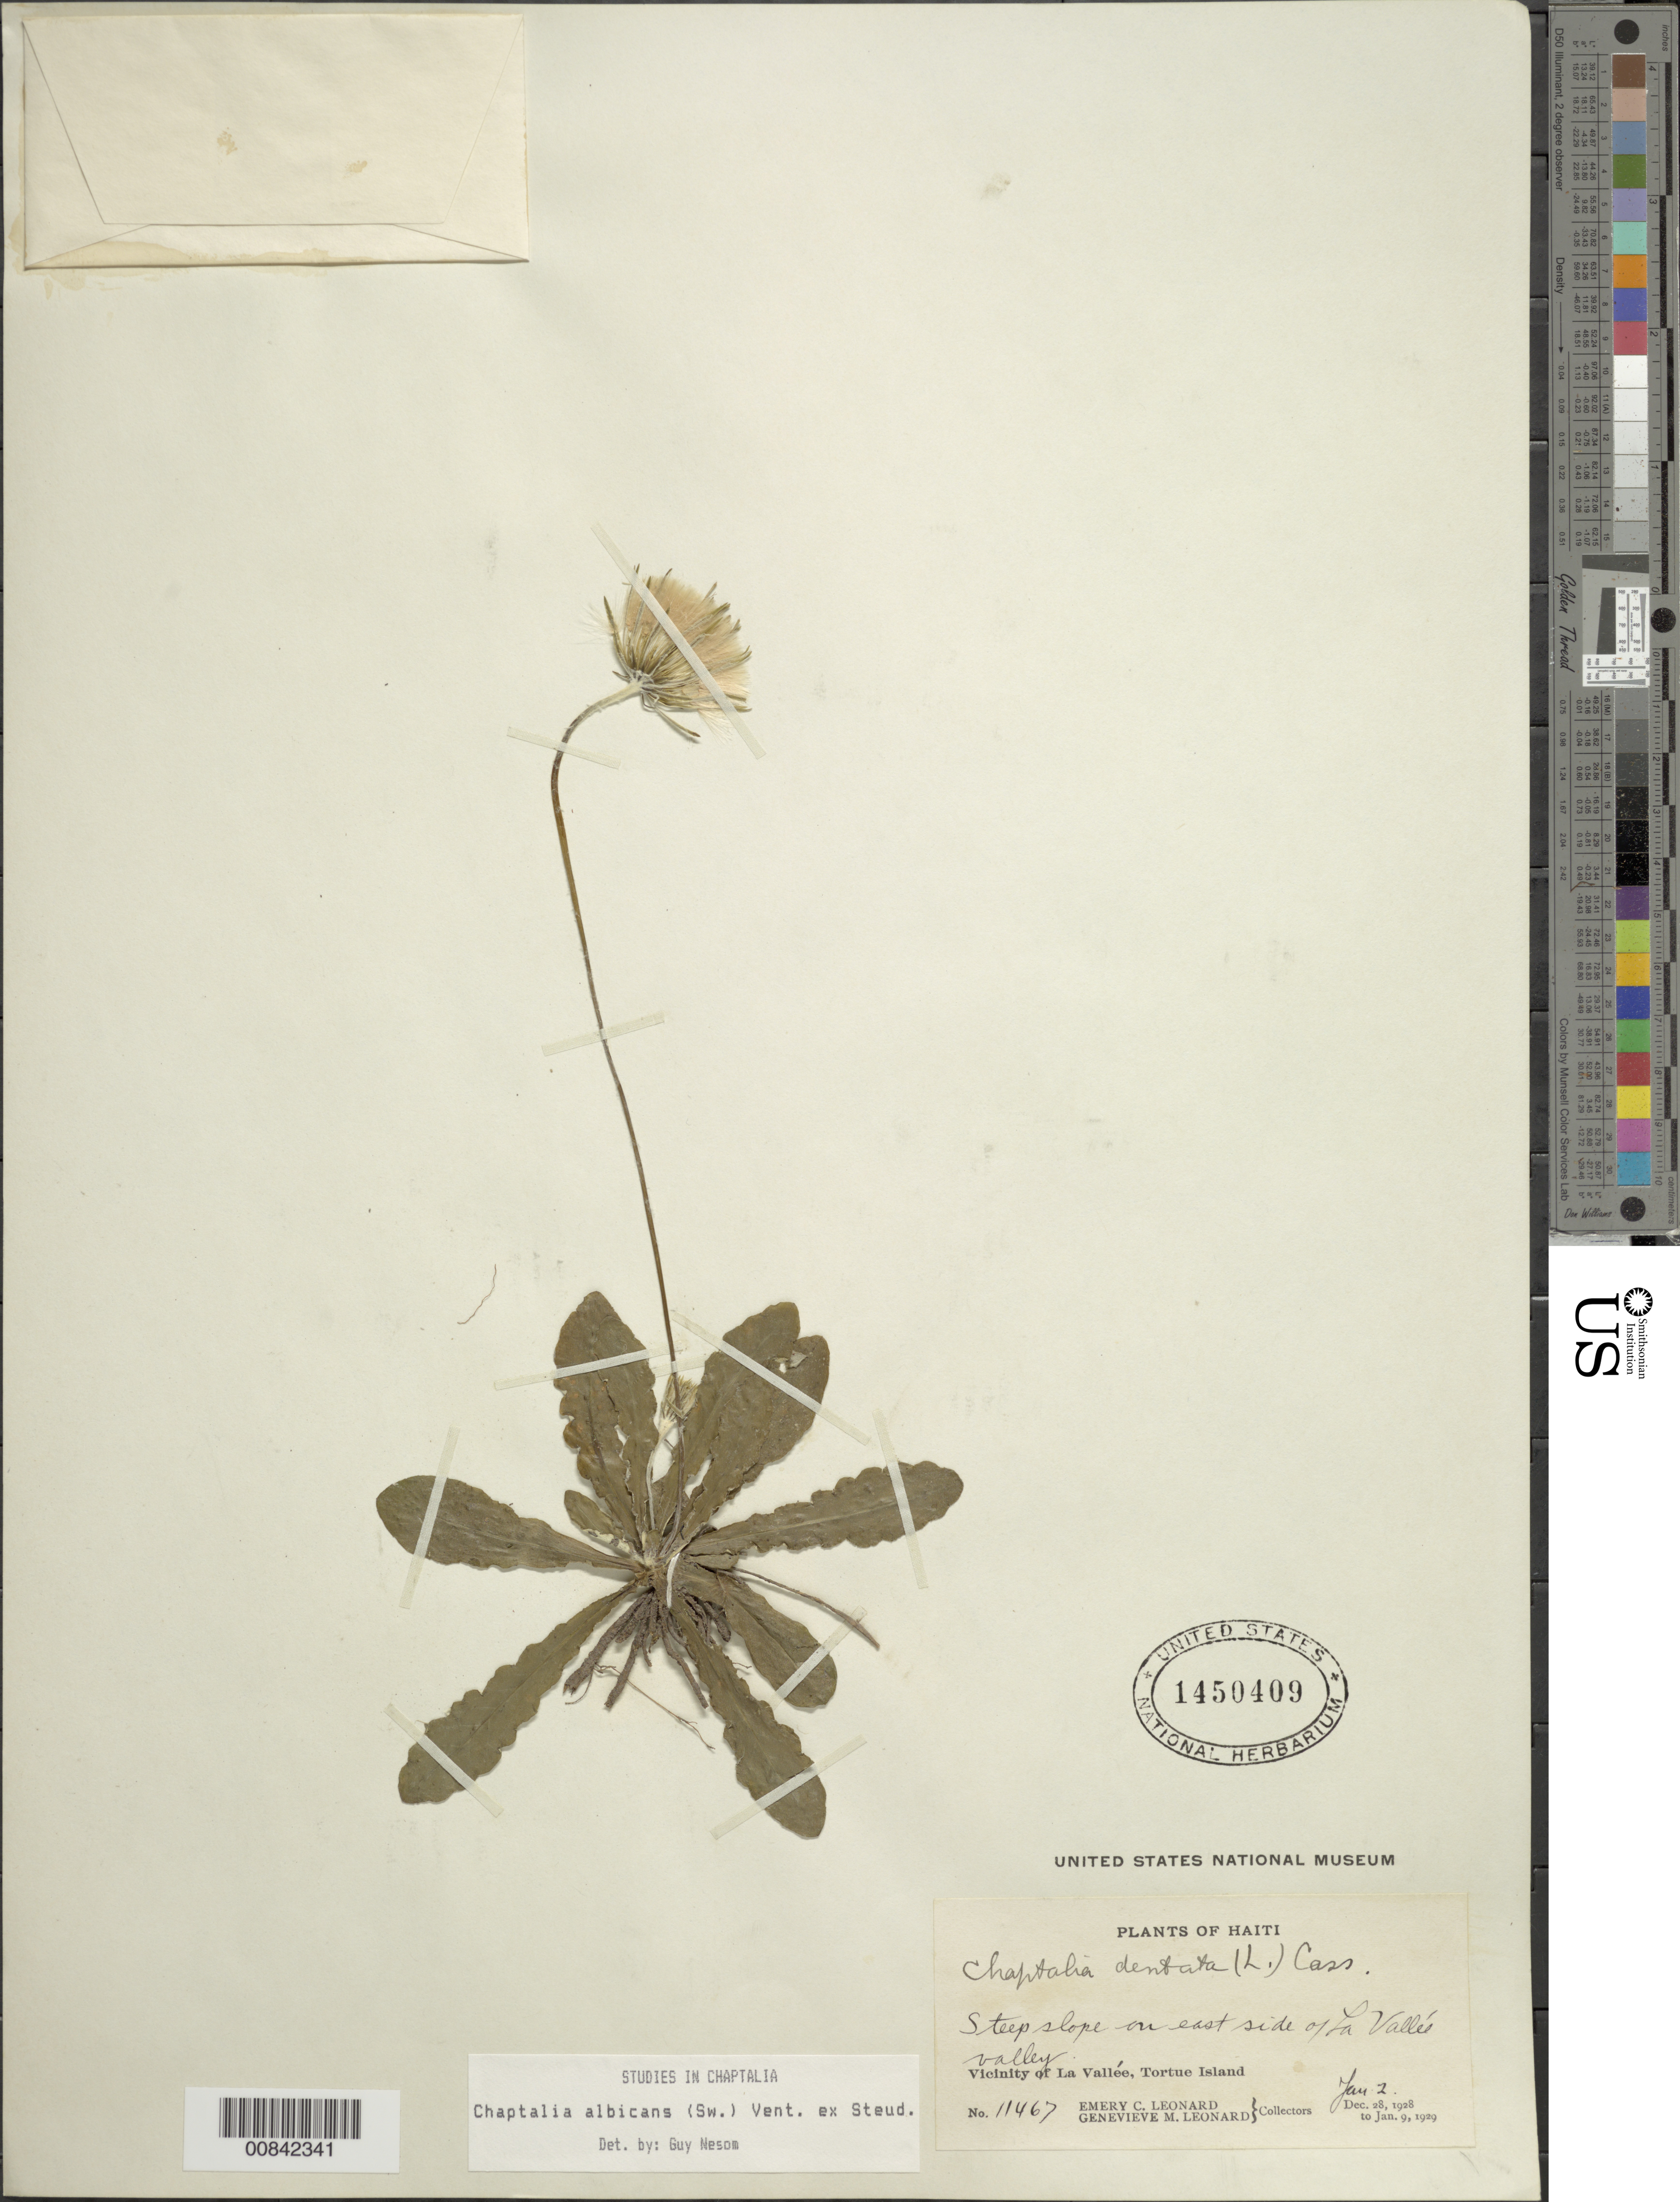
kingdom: Plantae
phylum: Tracheophyta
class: Magnoliopsida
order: Asterales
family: Asteraceae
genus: Chaptalia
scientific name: Chaptalia albicans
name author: (Sw.) Vent. ex B.D. Jacks.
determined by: Nesom, Guy L.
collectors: E. C. Leonard & G. M. Leonard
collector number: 11467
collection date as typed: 02 Jan 1929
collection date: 1929-01-02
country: Haiti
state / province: Nord-Ouest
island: Île de la Tortue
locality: Vicinity of La Vallée, east side of La Vallée valley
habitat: Steep slope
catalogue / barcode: US 1450409